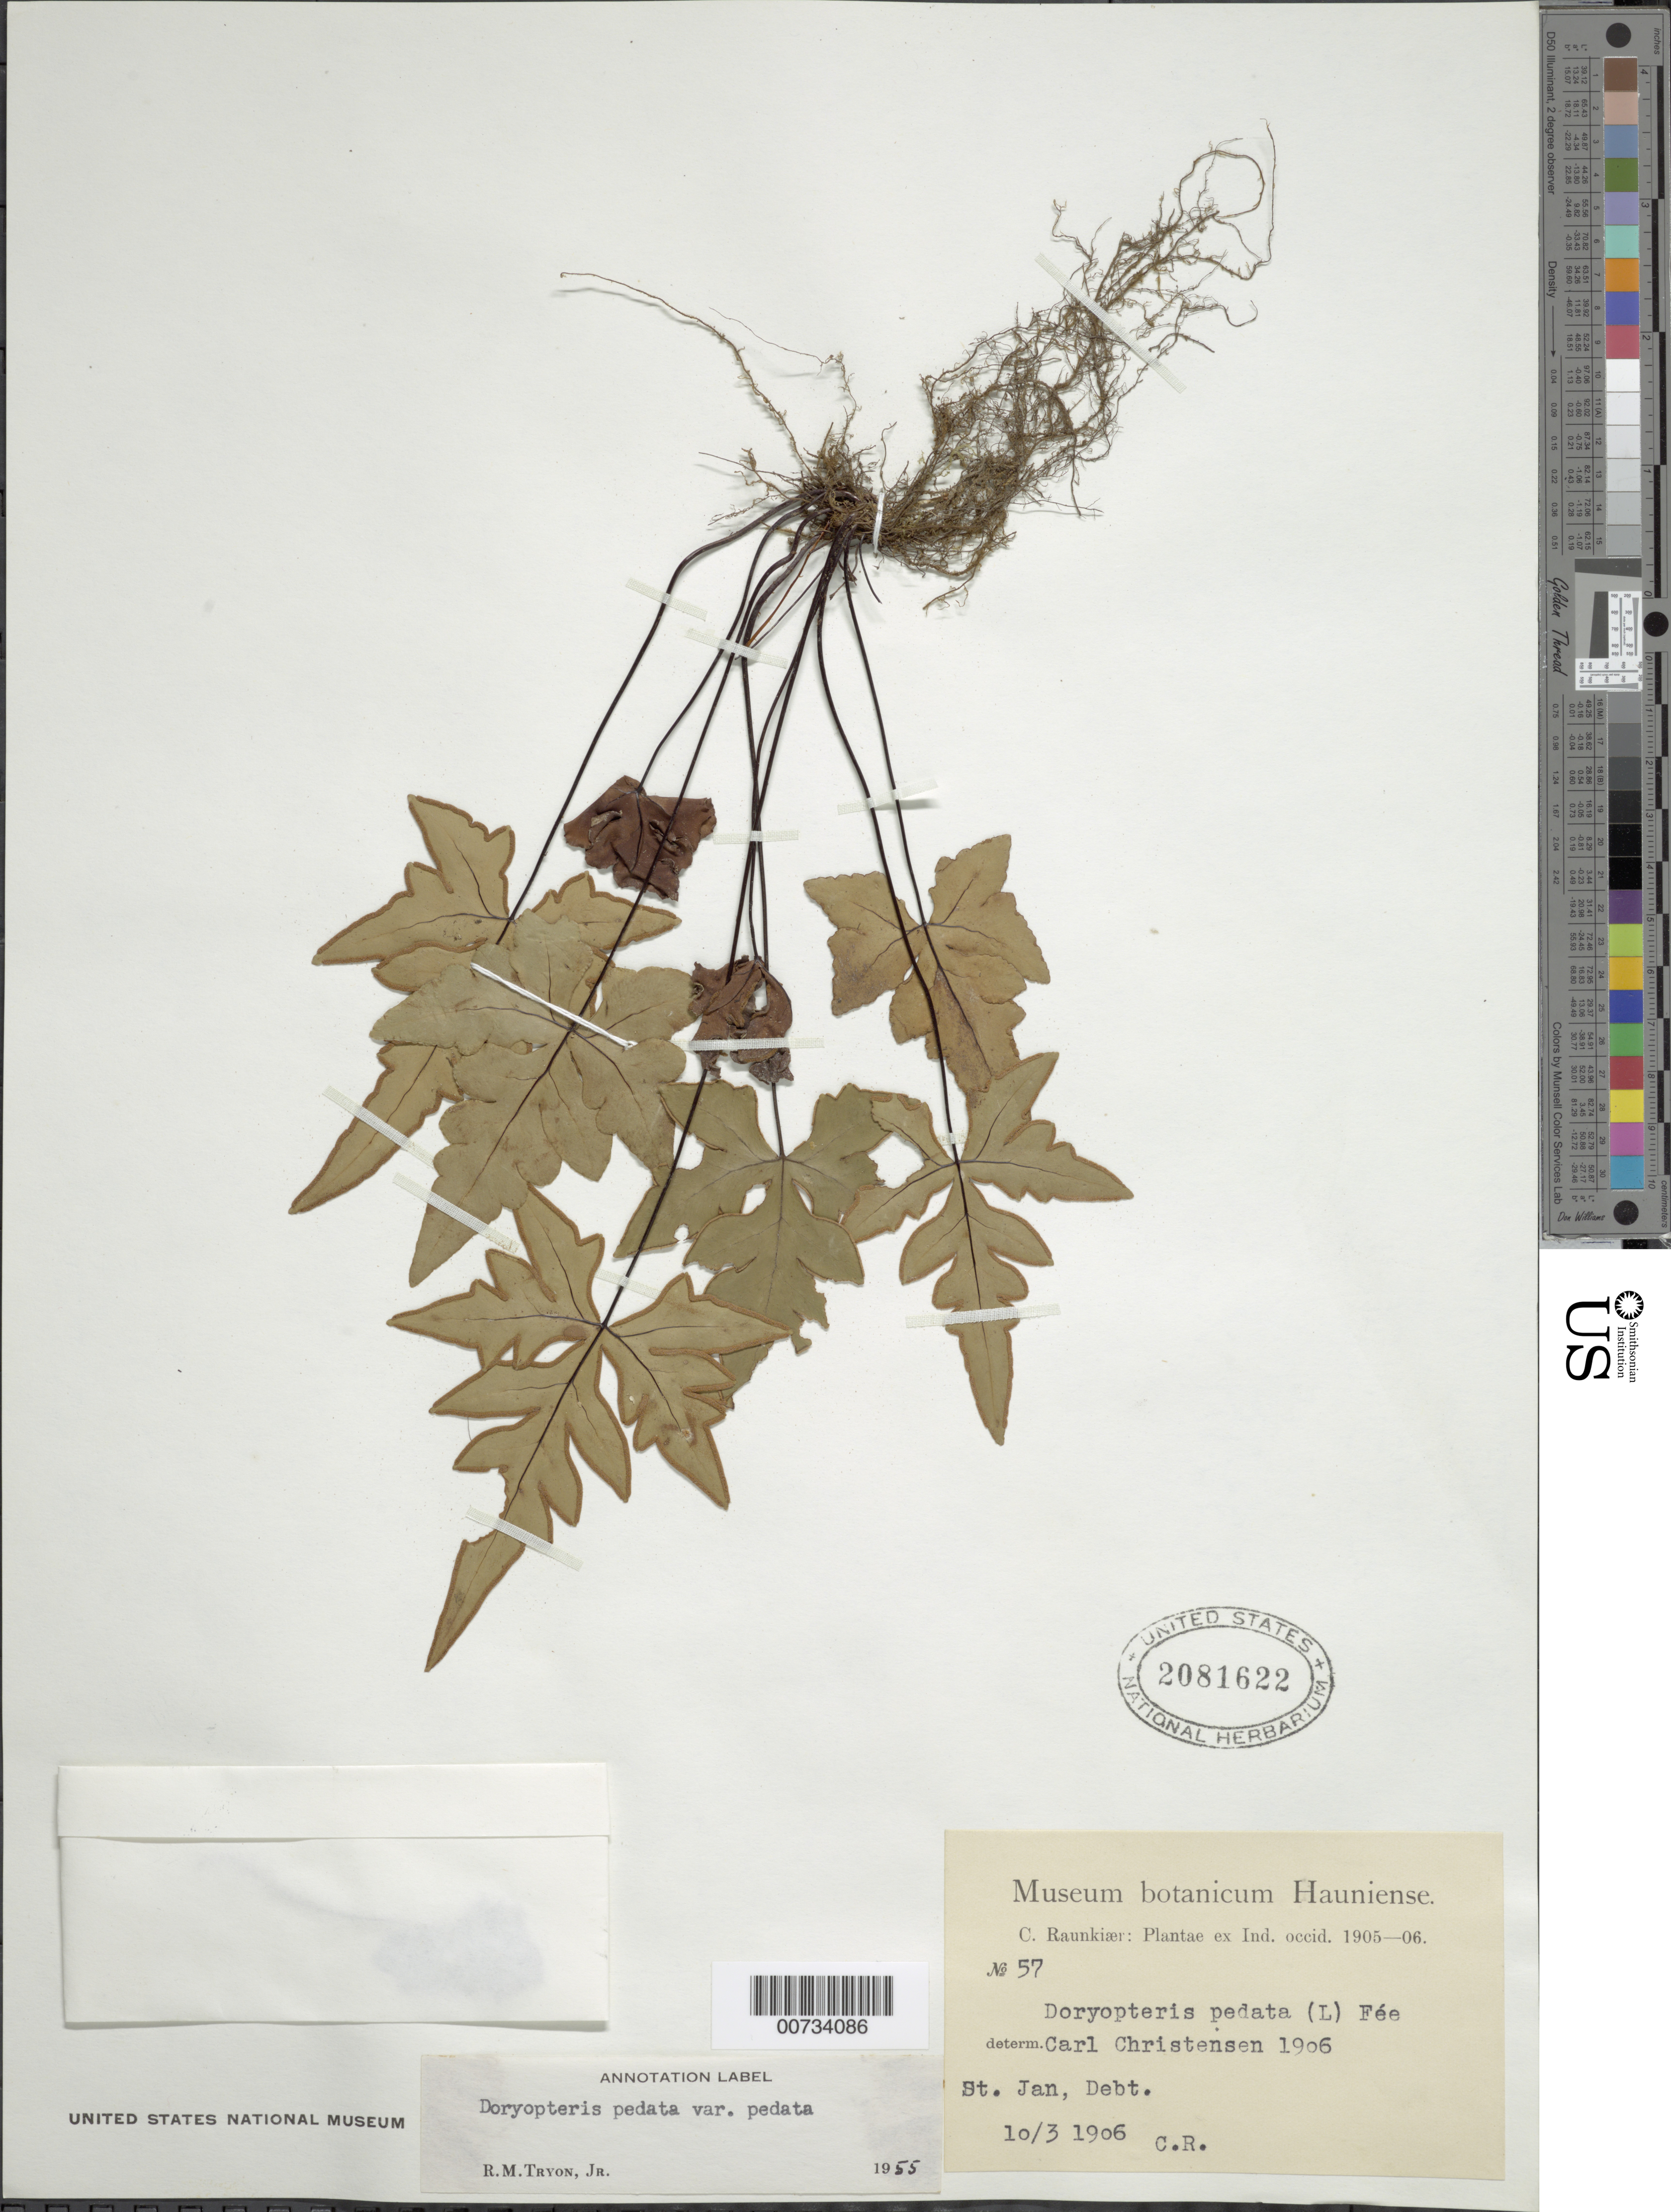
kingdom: Plantae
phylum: Tracheophyta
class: Polypodiopsida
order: Polypodiales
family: Pteridaceae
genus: Doryopteris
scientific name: Doryopteris pedata var. typica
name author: (L.) Fée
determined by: Tryon, Rolla M., Jr.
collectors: C. Raunkiær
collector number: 57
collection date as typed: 03 Oct 1906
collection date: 1906-10-03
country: U.S. Virgin Islands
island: St. John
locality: St. John, Debt.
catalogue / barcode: US 2081622